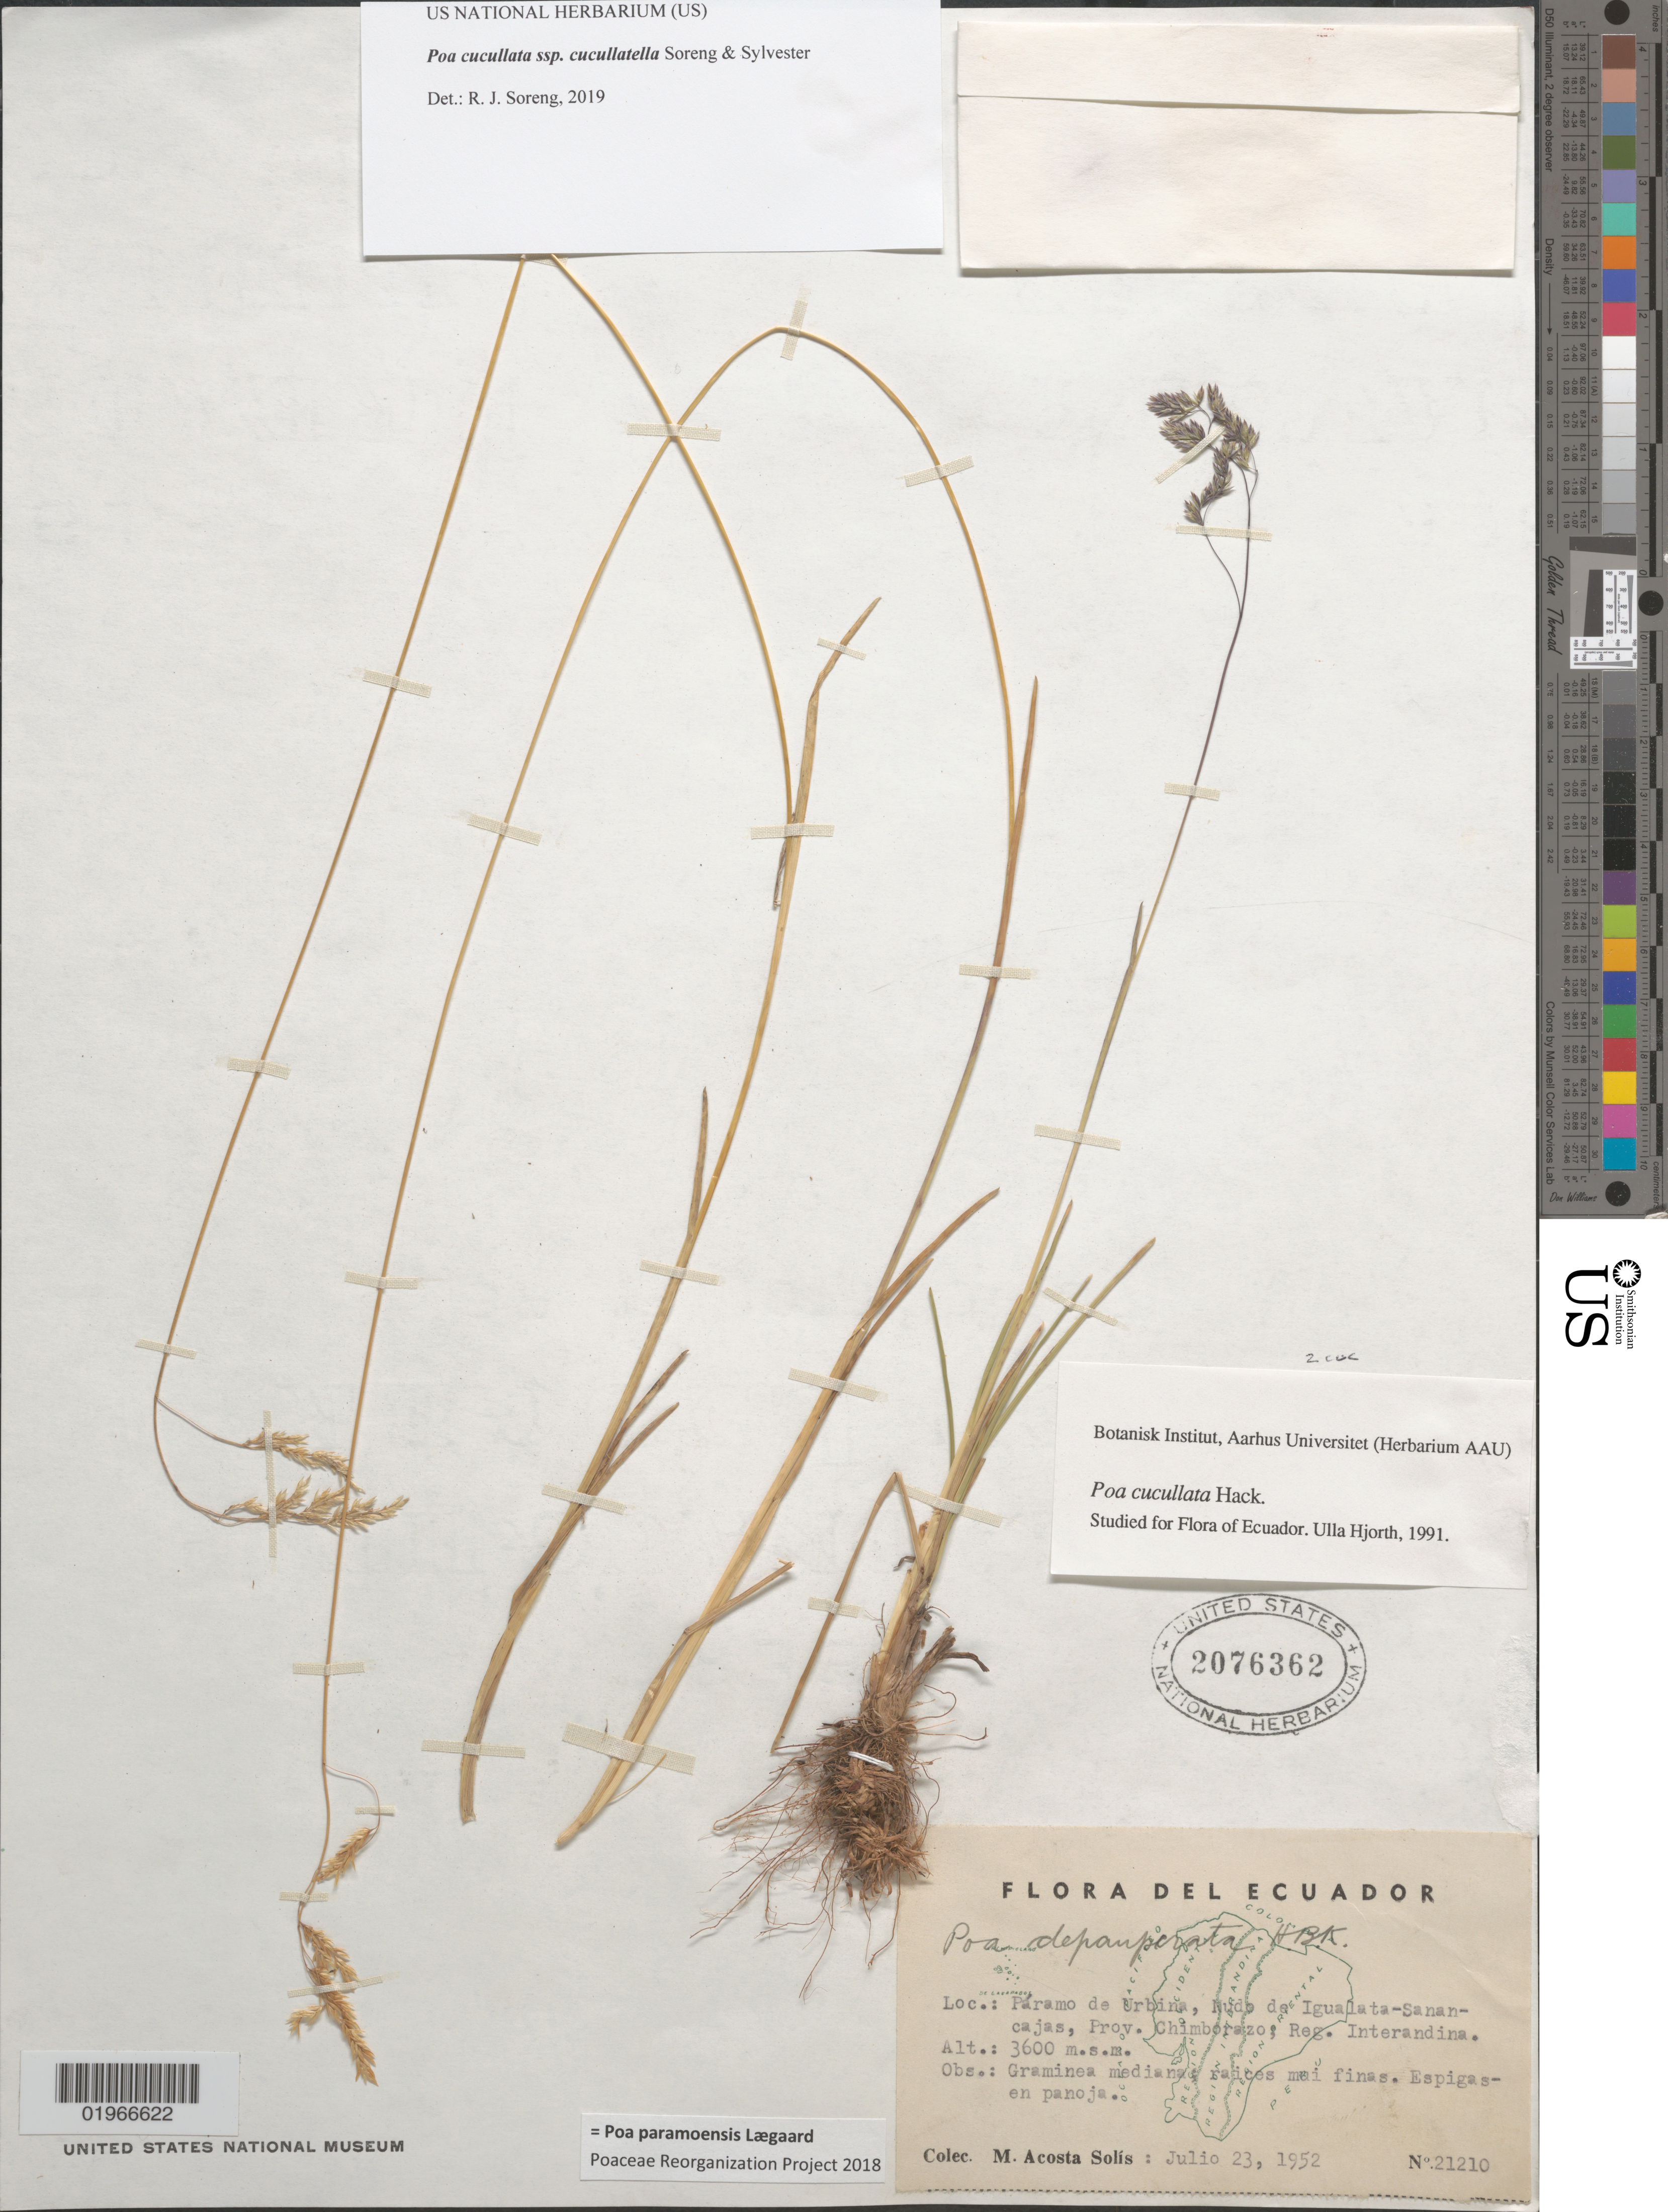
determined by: Soreng, Robert J., Research Associate (BOT), Smithsonian Institution - National Museum of Natural History (UNITED STATES)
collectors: M. Acosta Solis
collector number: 21210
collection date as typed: Julio 23, 1952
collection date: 1952-07-23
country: Ecuador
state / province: Chimborazo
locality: Paramo de Urbina, Nudo de Igualata–Sanancajas. Reg. Interandina.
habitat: Paramo.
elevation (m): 3600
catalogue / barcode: US 2076362